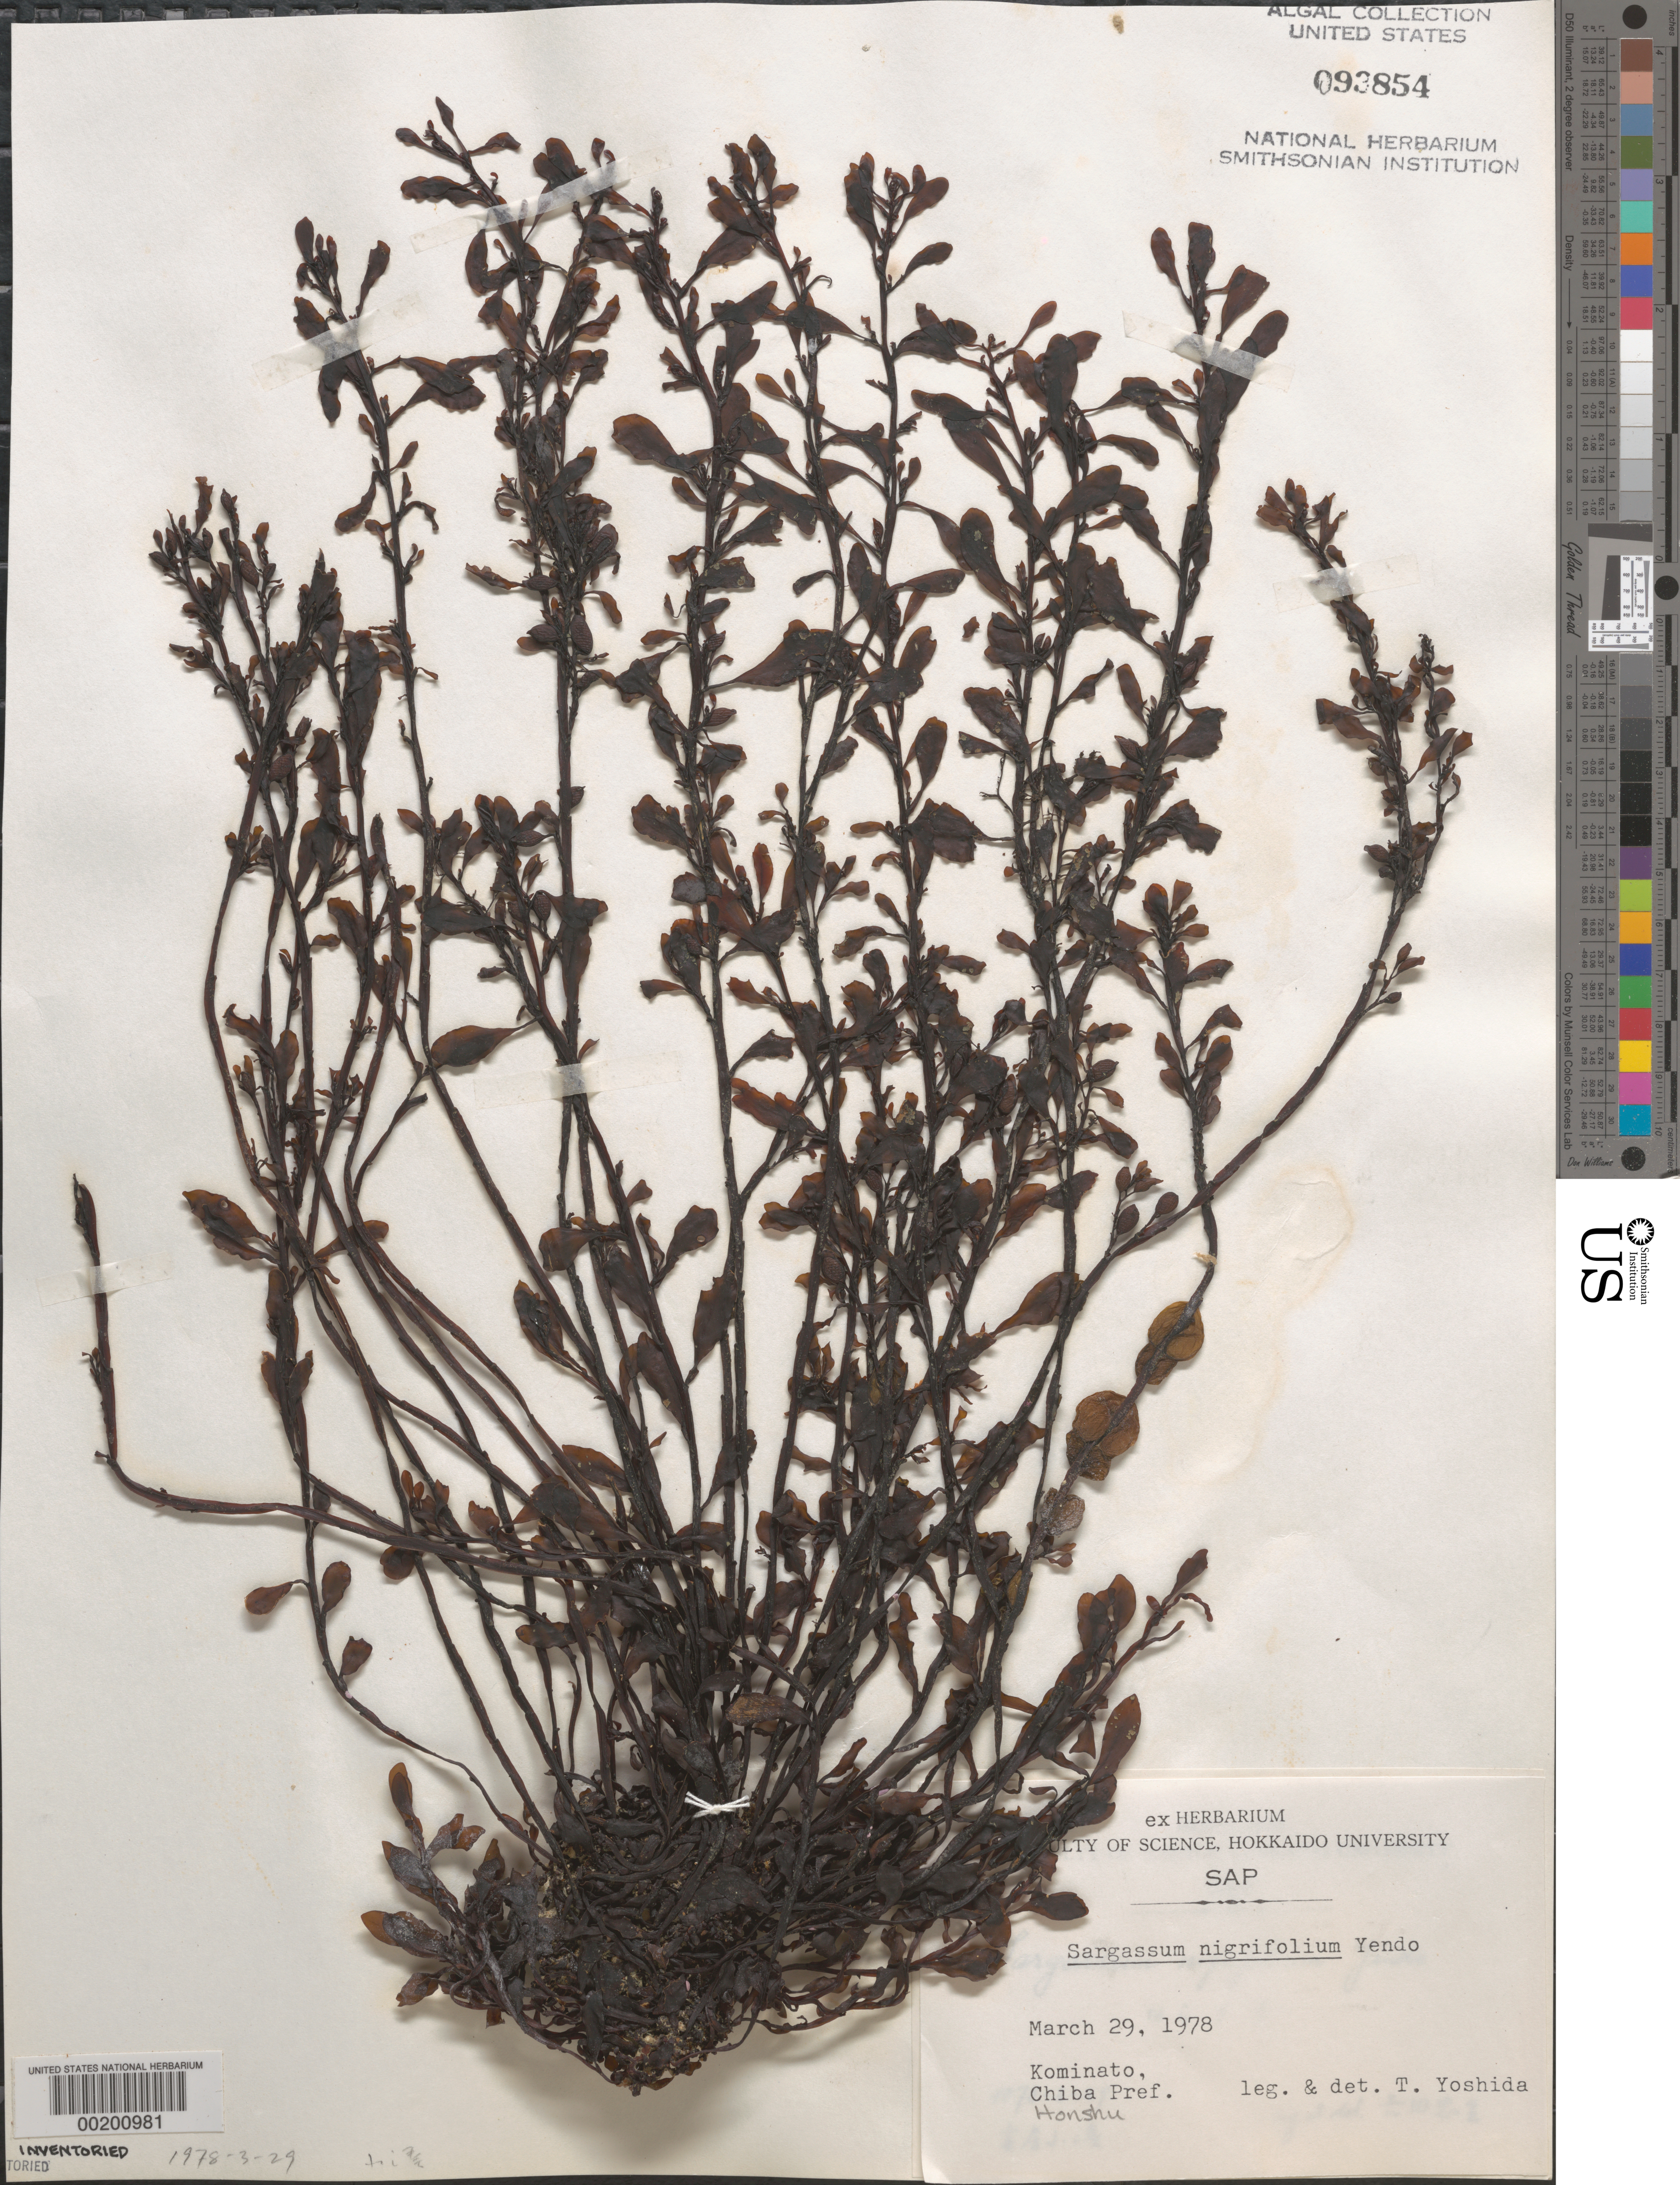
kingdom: Chromista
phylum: Ochrophyta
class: Phaeophyceae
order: Fucales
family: Sargassaceae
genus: Sargassum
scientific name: Sargassum nigrifolium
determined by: Yoshida, T.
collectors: T. Yoshida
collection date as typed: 29 Mar 1978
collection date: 1978-03-29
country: Japan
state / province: Tiba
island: Honshu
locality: Kominato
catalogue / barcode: US 93854